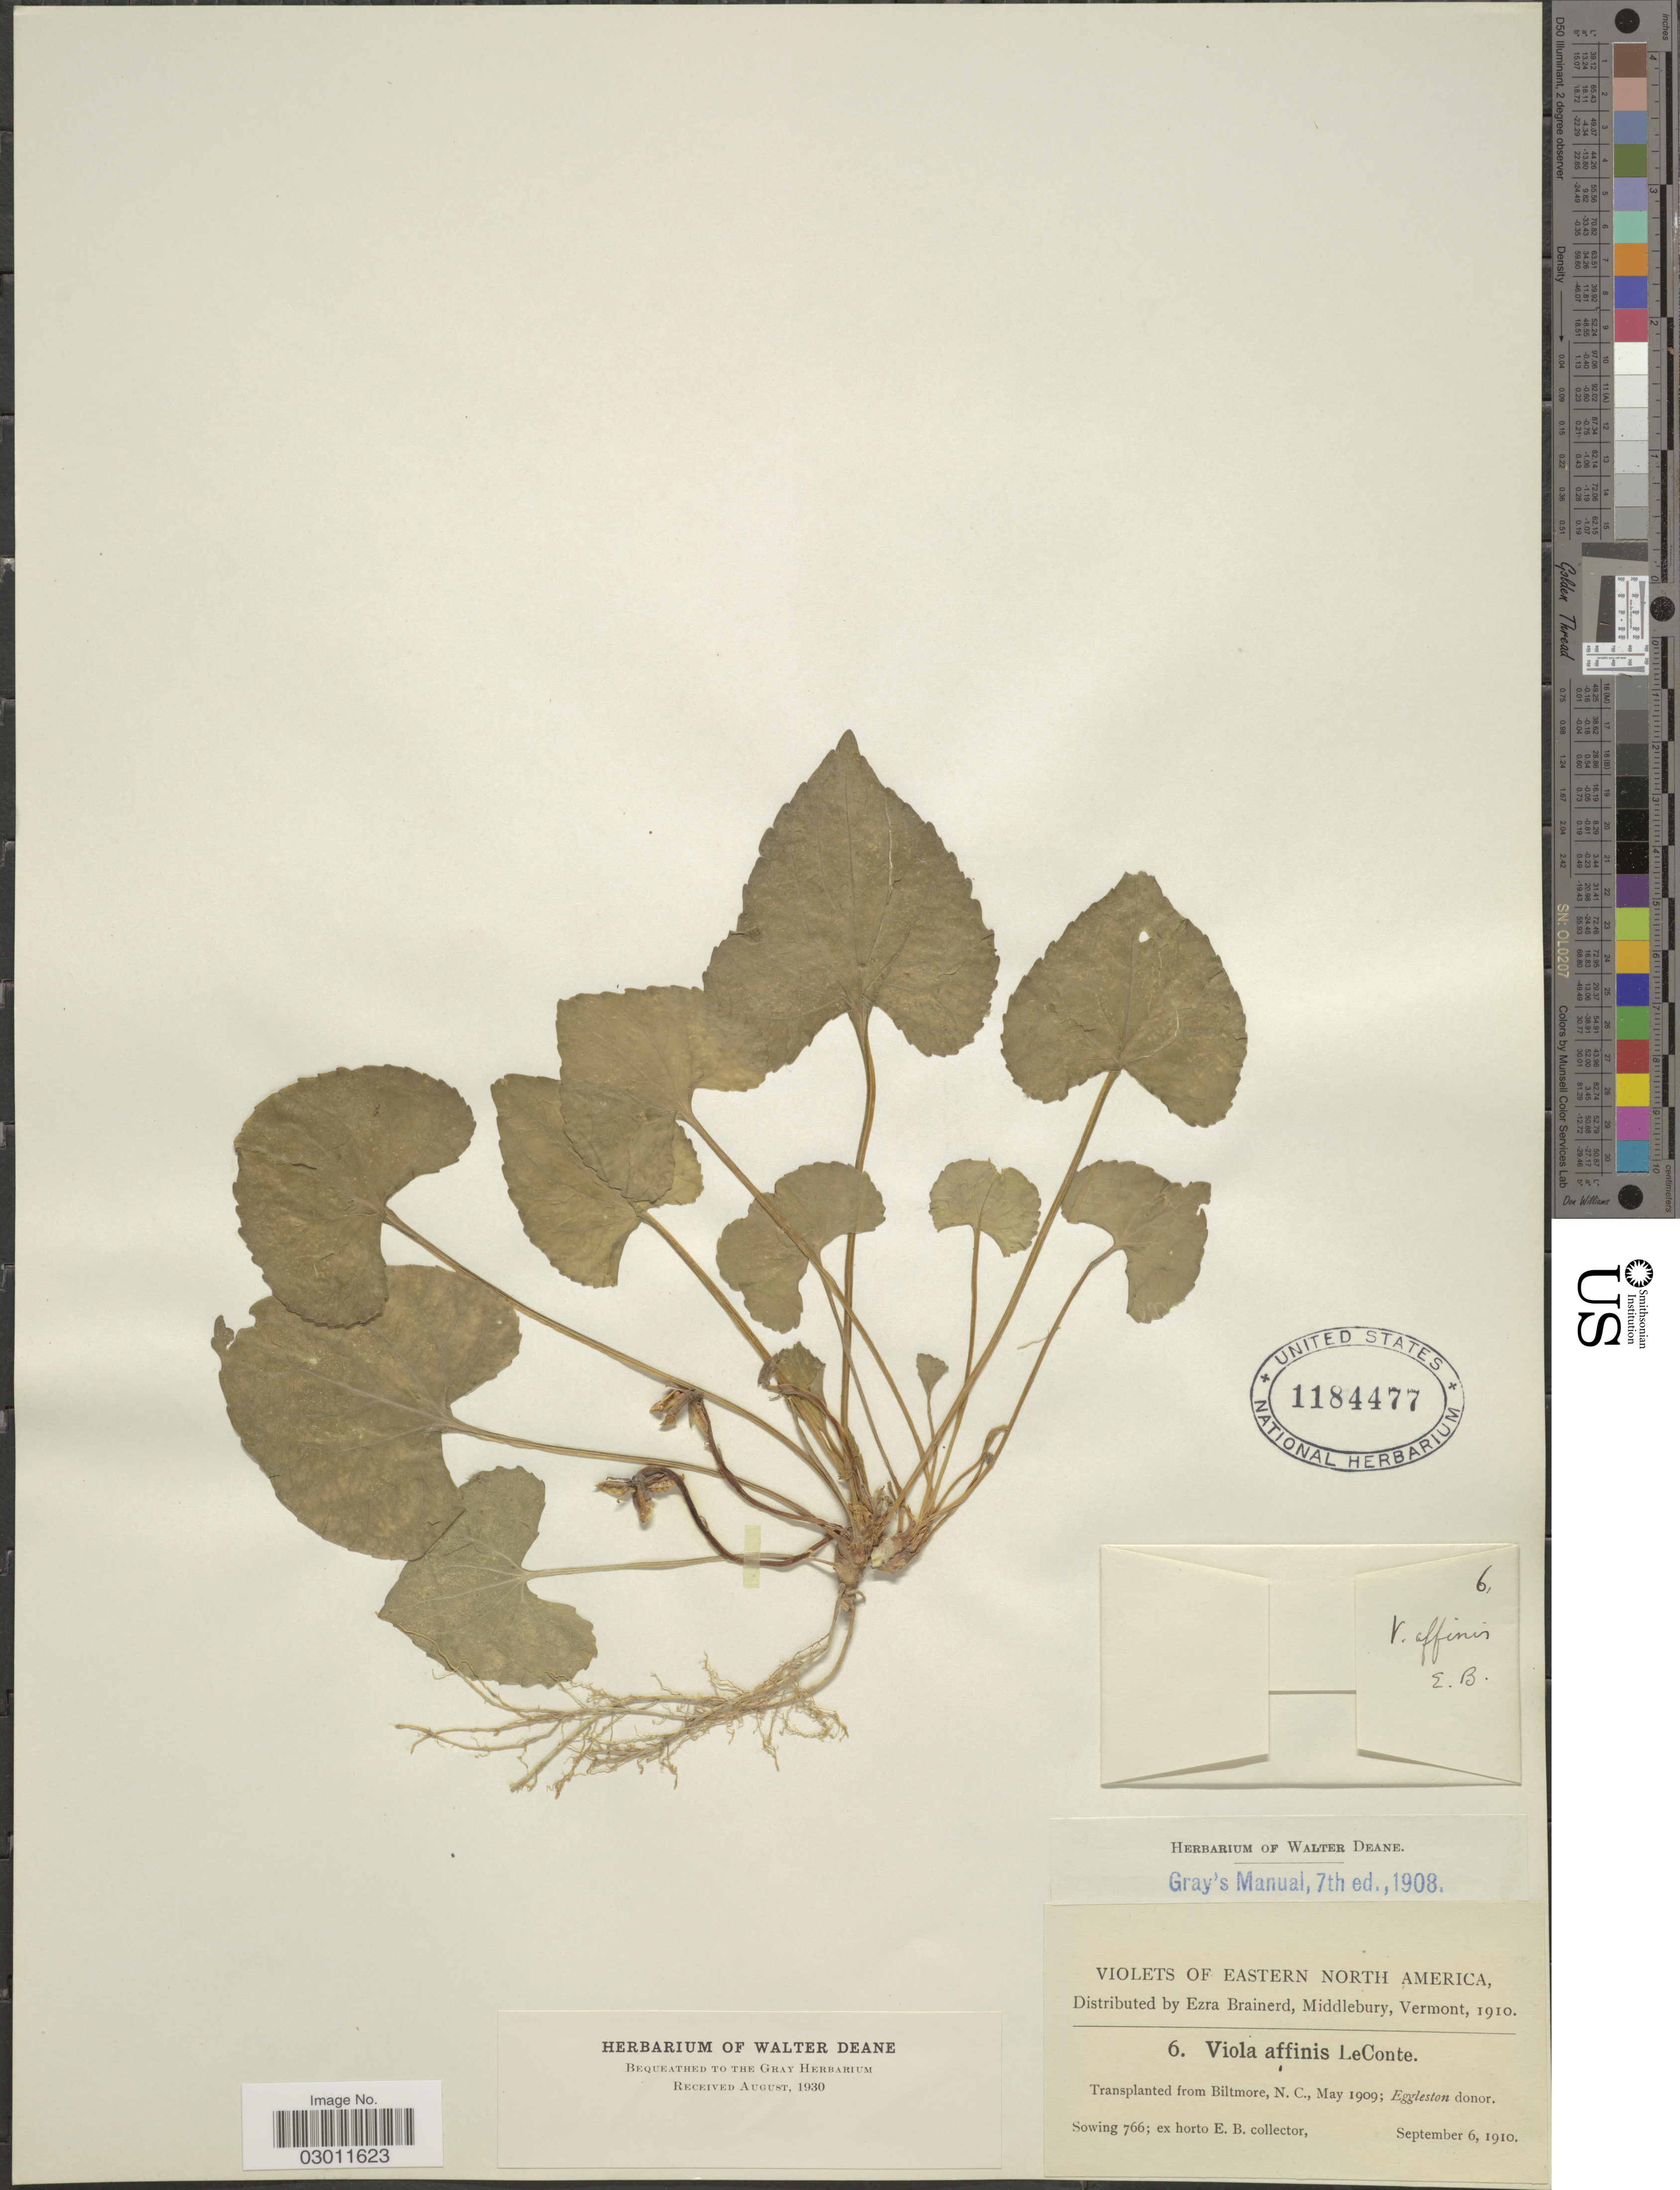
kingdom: Plantae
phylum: Tracheophyta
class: Magnoliopsida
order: Malpighiales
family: Violaceae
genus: Viola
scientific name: Viola affinis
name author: LeConte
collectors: ex herb. Ezra Brainerd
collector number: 6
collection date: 1910-09-06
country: United States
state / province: North Carolina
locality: Eastern North America. Transplanted from Biltmore, N. C.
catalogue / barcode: US 1184477